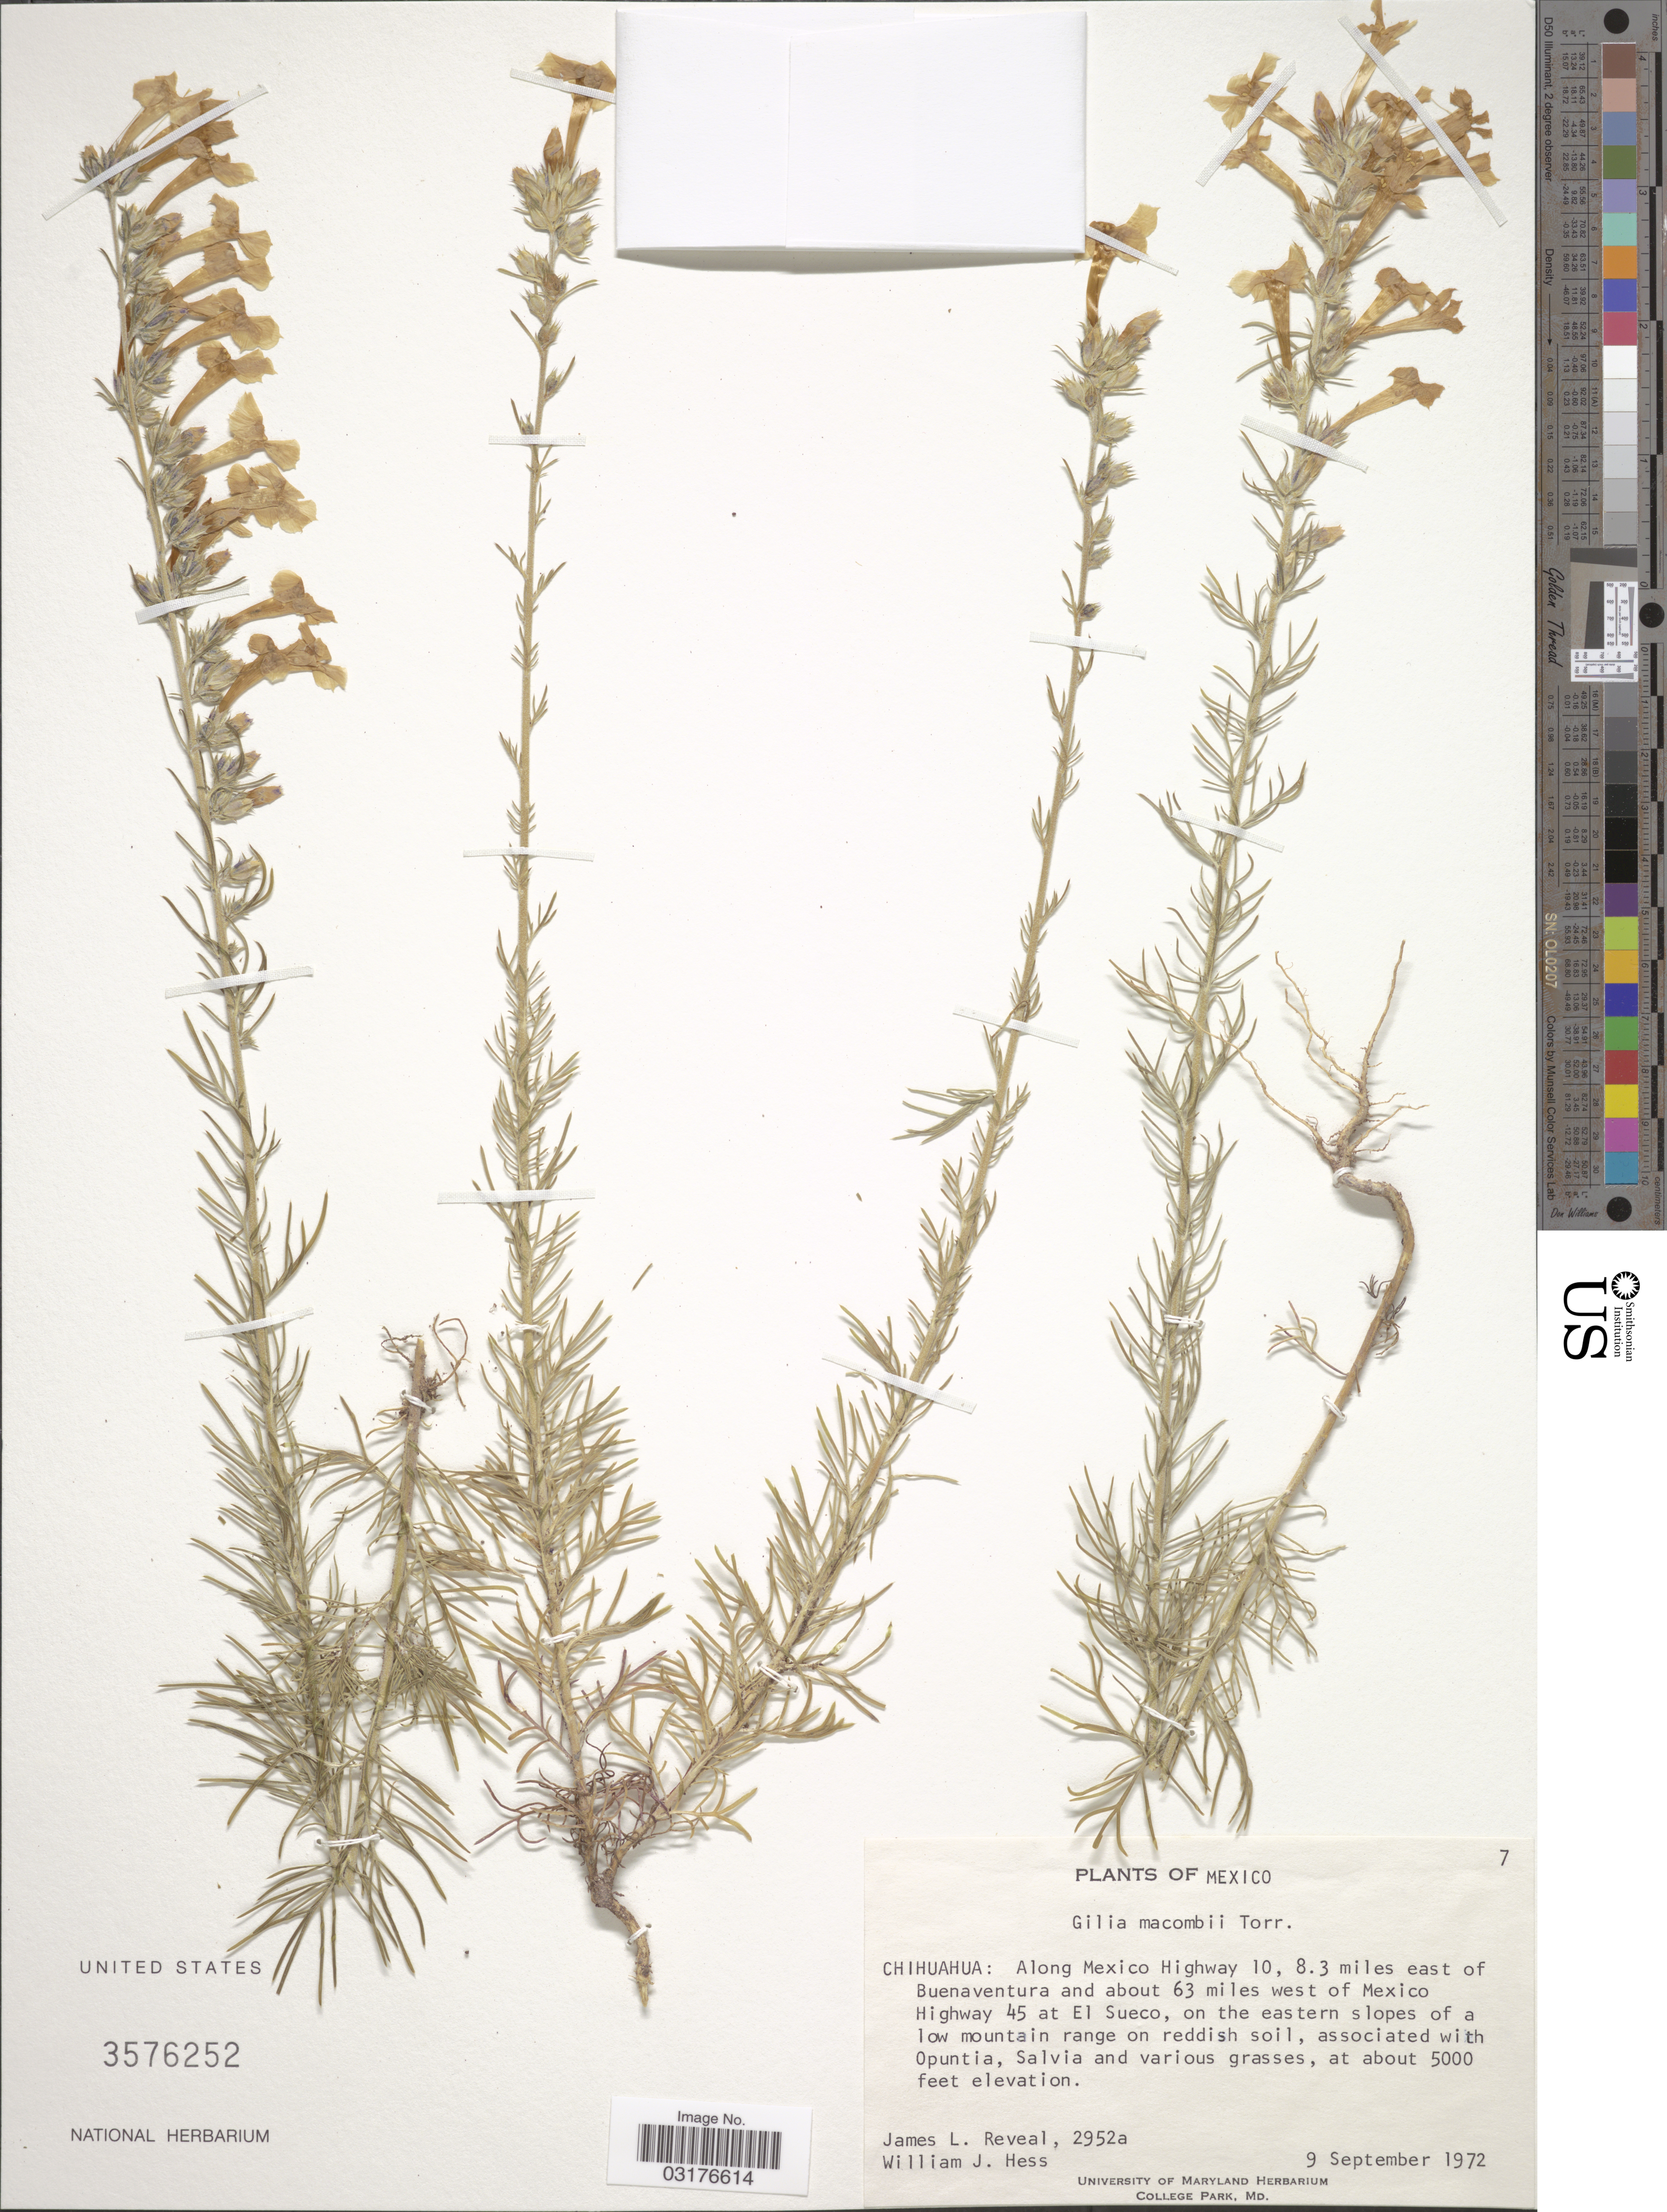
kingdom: Plantae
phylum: Tracheophyta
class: Magnoliopsida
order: Ericales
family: Polemoniaceae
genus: Ipomopsis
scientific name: Ipomopsis macombii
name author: (Torr. ex A. Gray) V.E. Grant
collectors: J. L. Reveal & W. Hess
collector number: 2952a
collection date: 1972-09-09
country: Mexico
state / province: Chihuahua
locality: Along Mexico Highway 10, 8.3 miles east of Buenaventura and about 63 miles west of Mexico Highway 45 at El Sueco, on the eastern slopes of a low mountain range.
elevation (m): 1524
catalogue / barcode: US 3576252